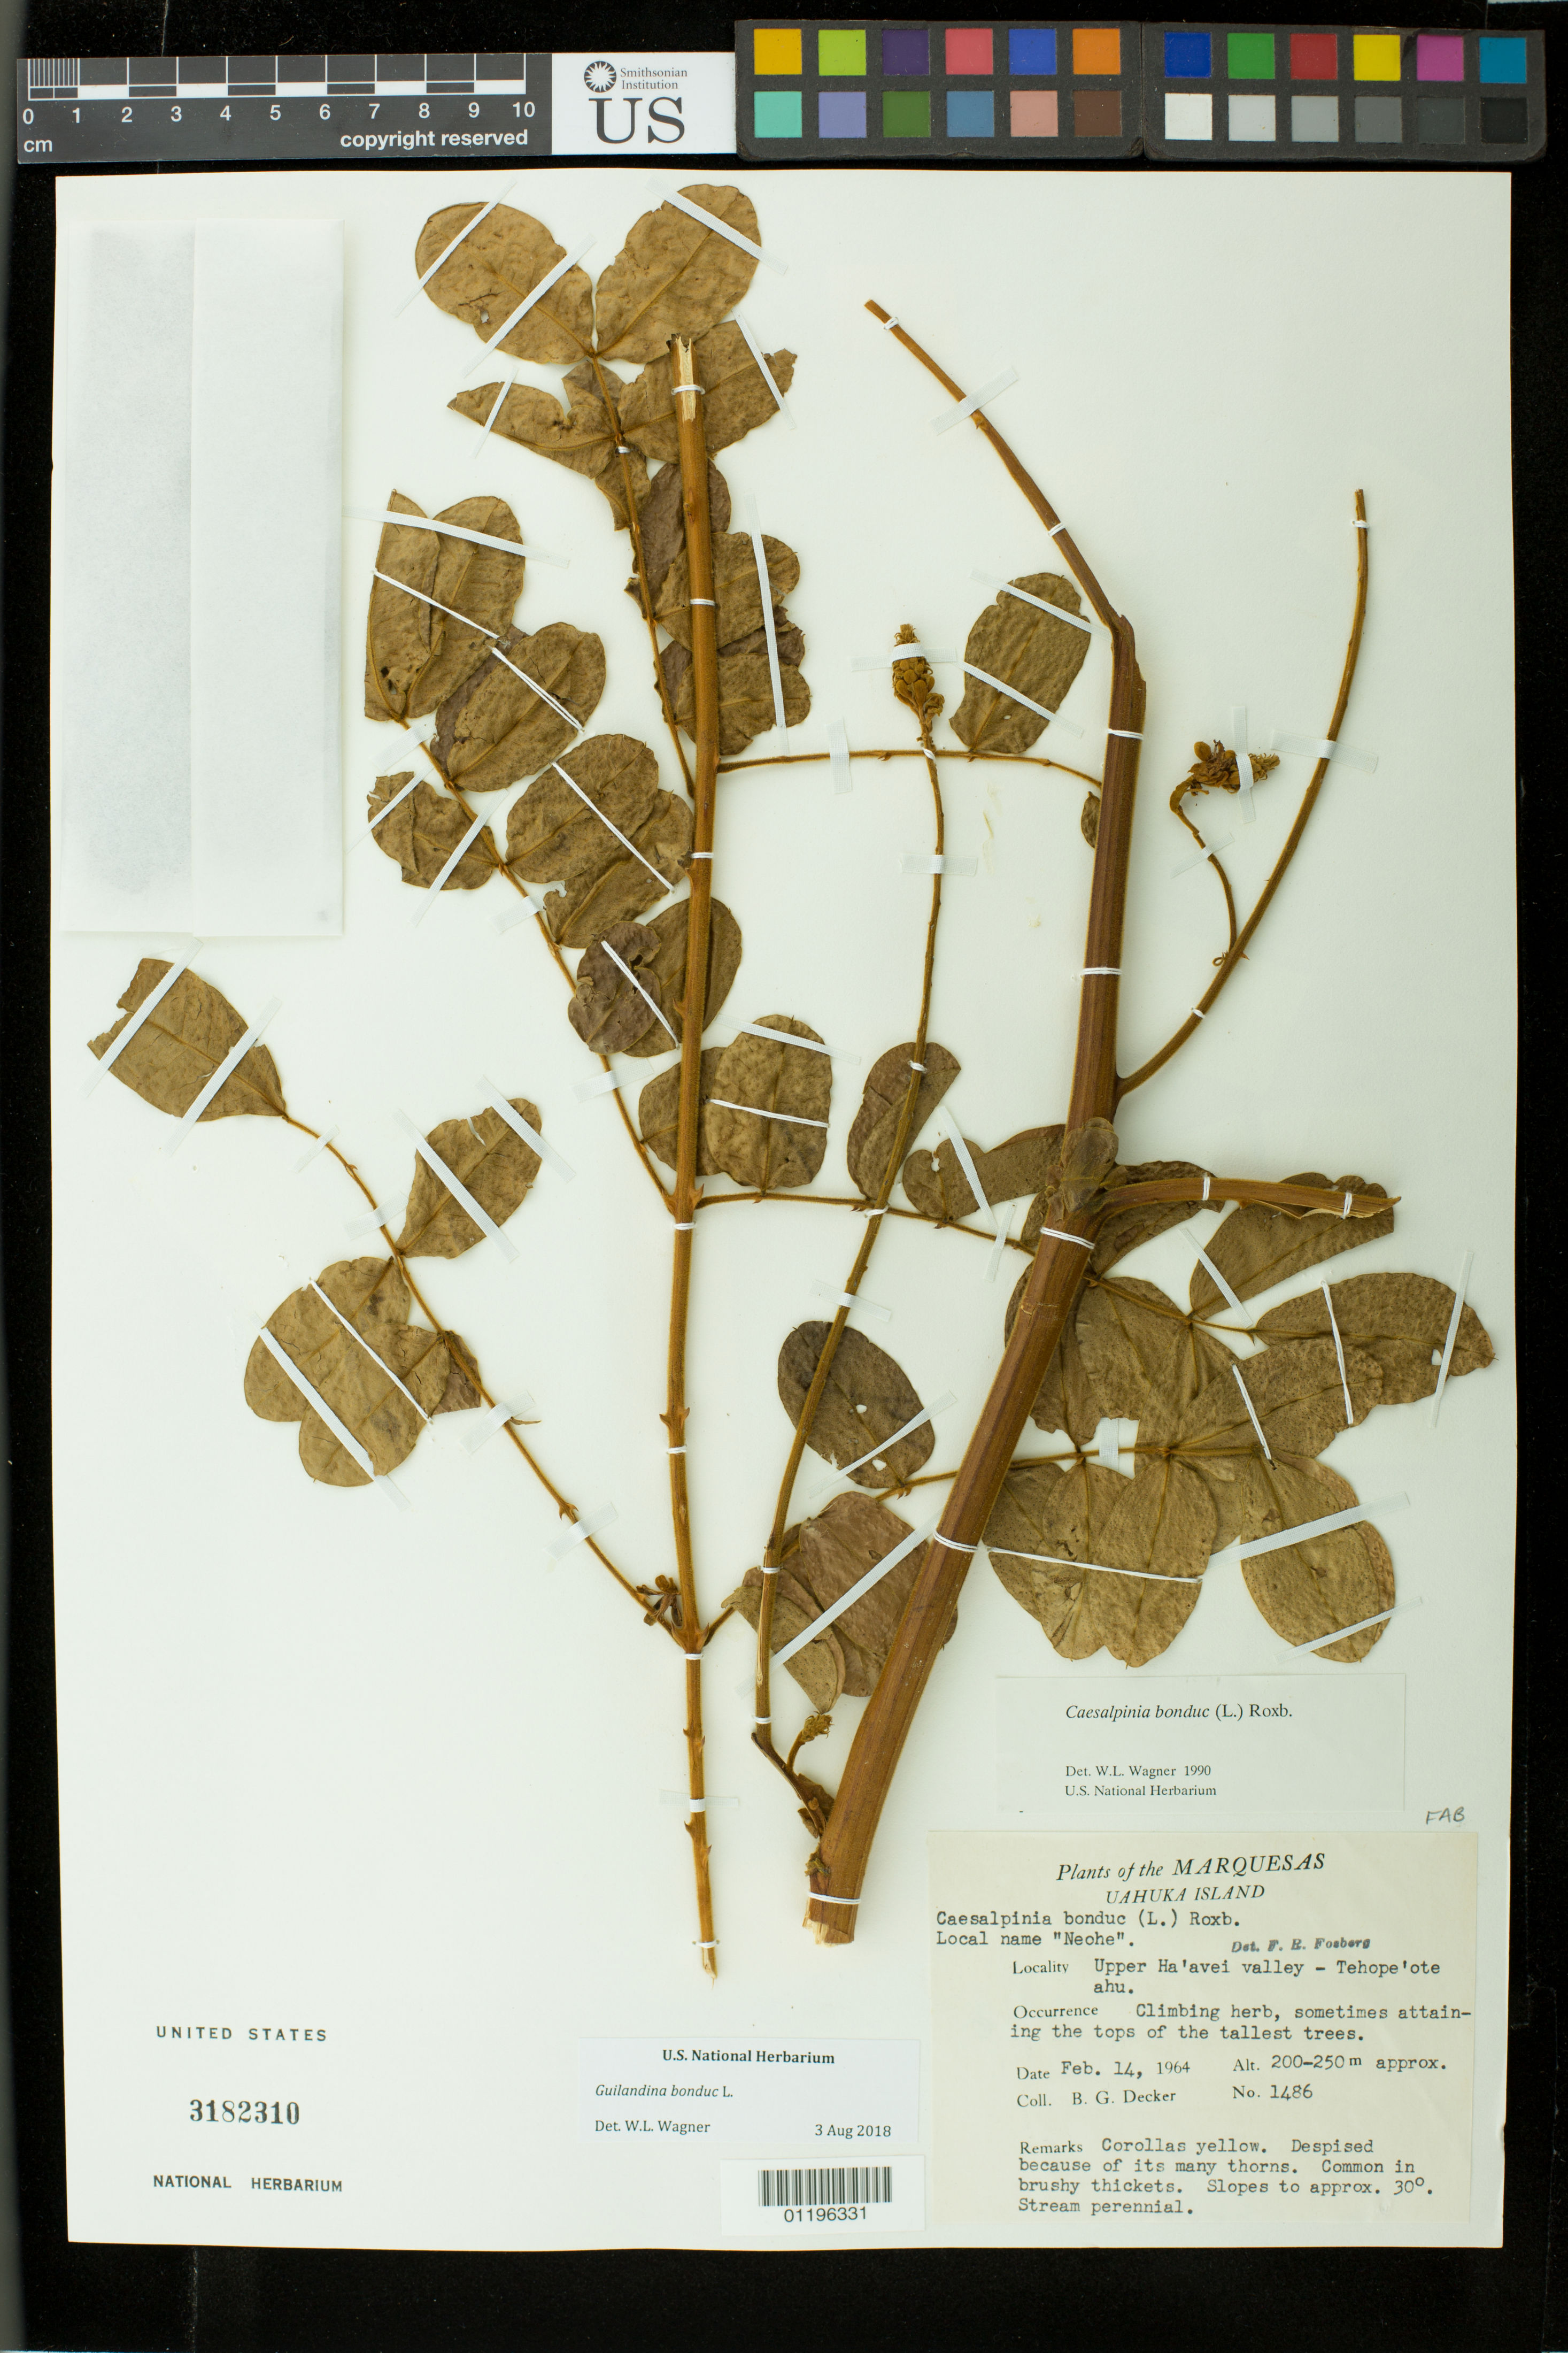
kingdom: Plantae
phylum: Tracheophyta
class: Magnoliopsida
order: Fabales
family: Fabaceae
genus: Caesalpinia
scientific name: Caesalpinia bonduc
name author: (L.) Roxb.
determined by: Wagner, W. L., (BOT), Smithsonian Institution - National Museum of Natural History (UNITED STATES)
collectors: B. G. Decker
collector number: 1486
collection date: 1964-02-14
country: French Polynesia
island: Ua Huka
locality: Upper Ha'avei Valley, Tehope'ote ahu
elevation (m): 200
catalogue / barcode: US 3182310